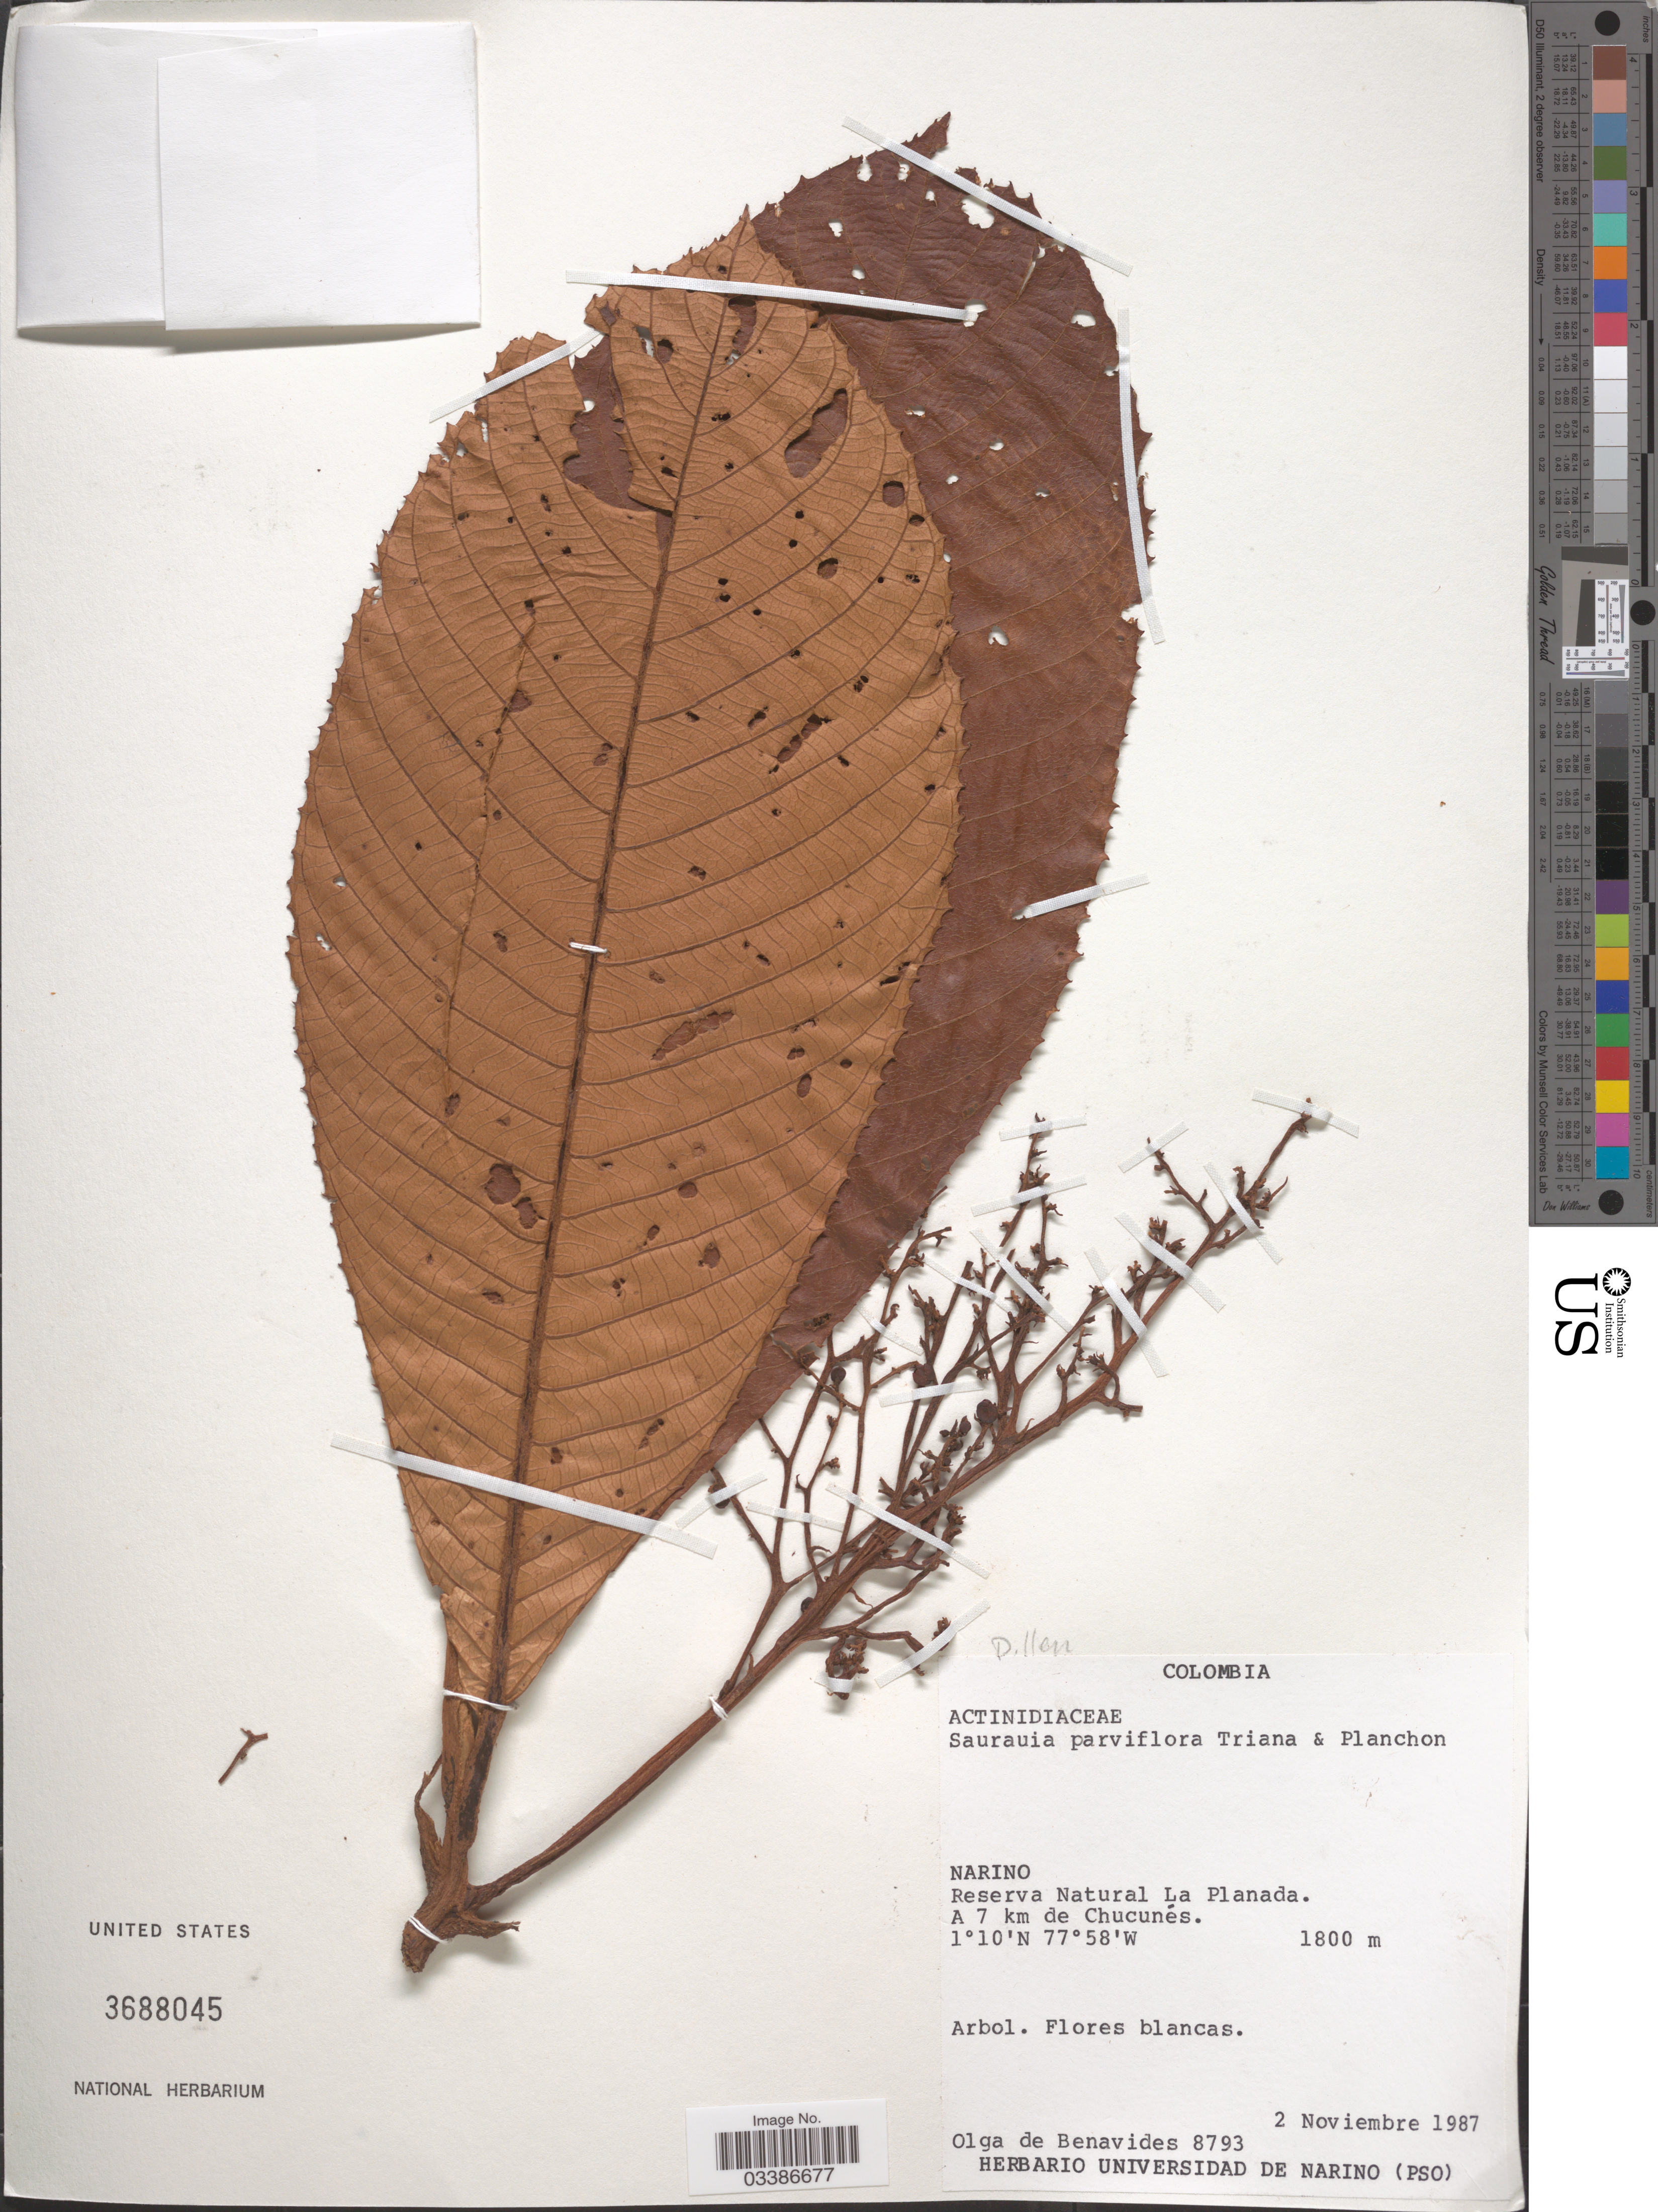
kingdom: Plantae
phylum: Tracheophyta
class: Magnoliopsida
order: Ericales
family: Actinidiaceae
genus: Saurauia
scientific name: Saurauia parviflora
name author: Triana & Planch.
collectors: Olga S. de Benavides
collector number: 8793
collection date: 1987-11-02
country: Colombia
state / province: Nariño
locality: Reserva Natural La Planada. A 7 km de Chucunés.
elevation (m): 1800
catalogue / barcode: US 3688045